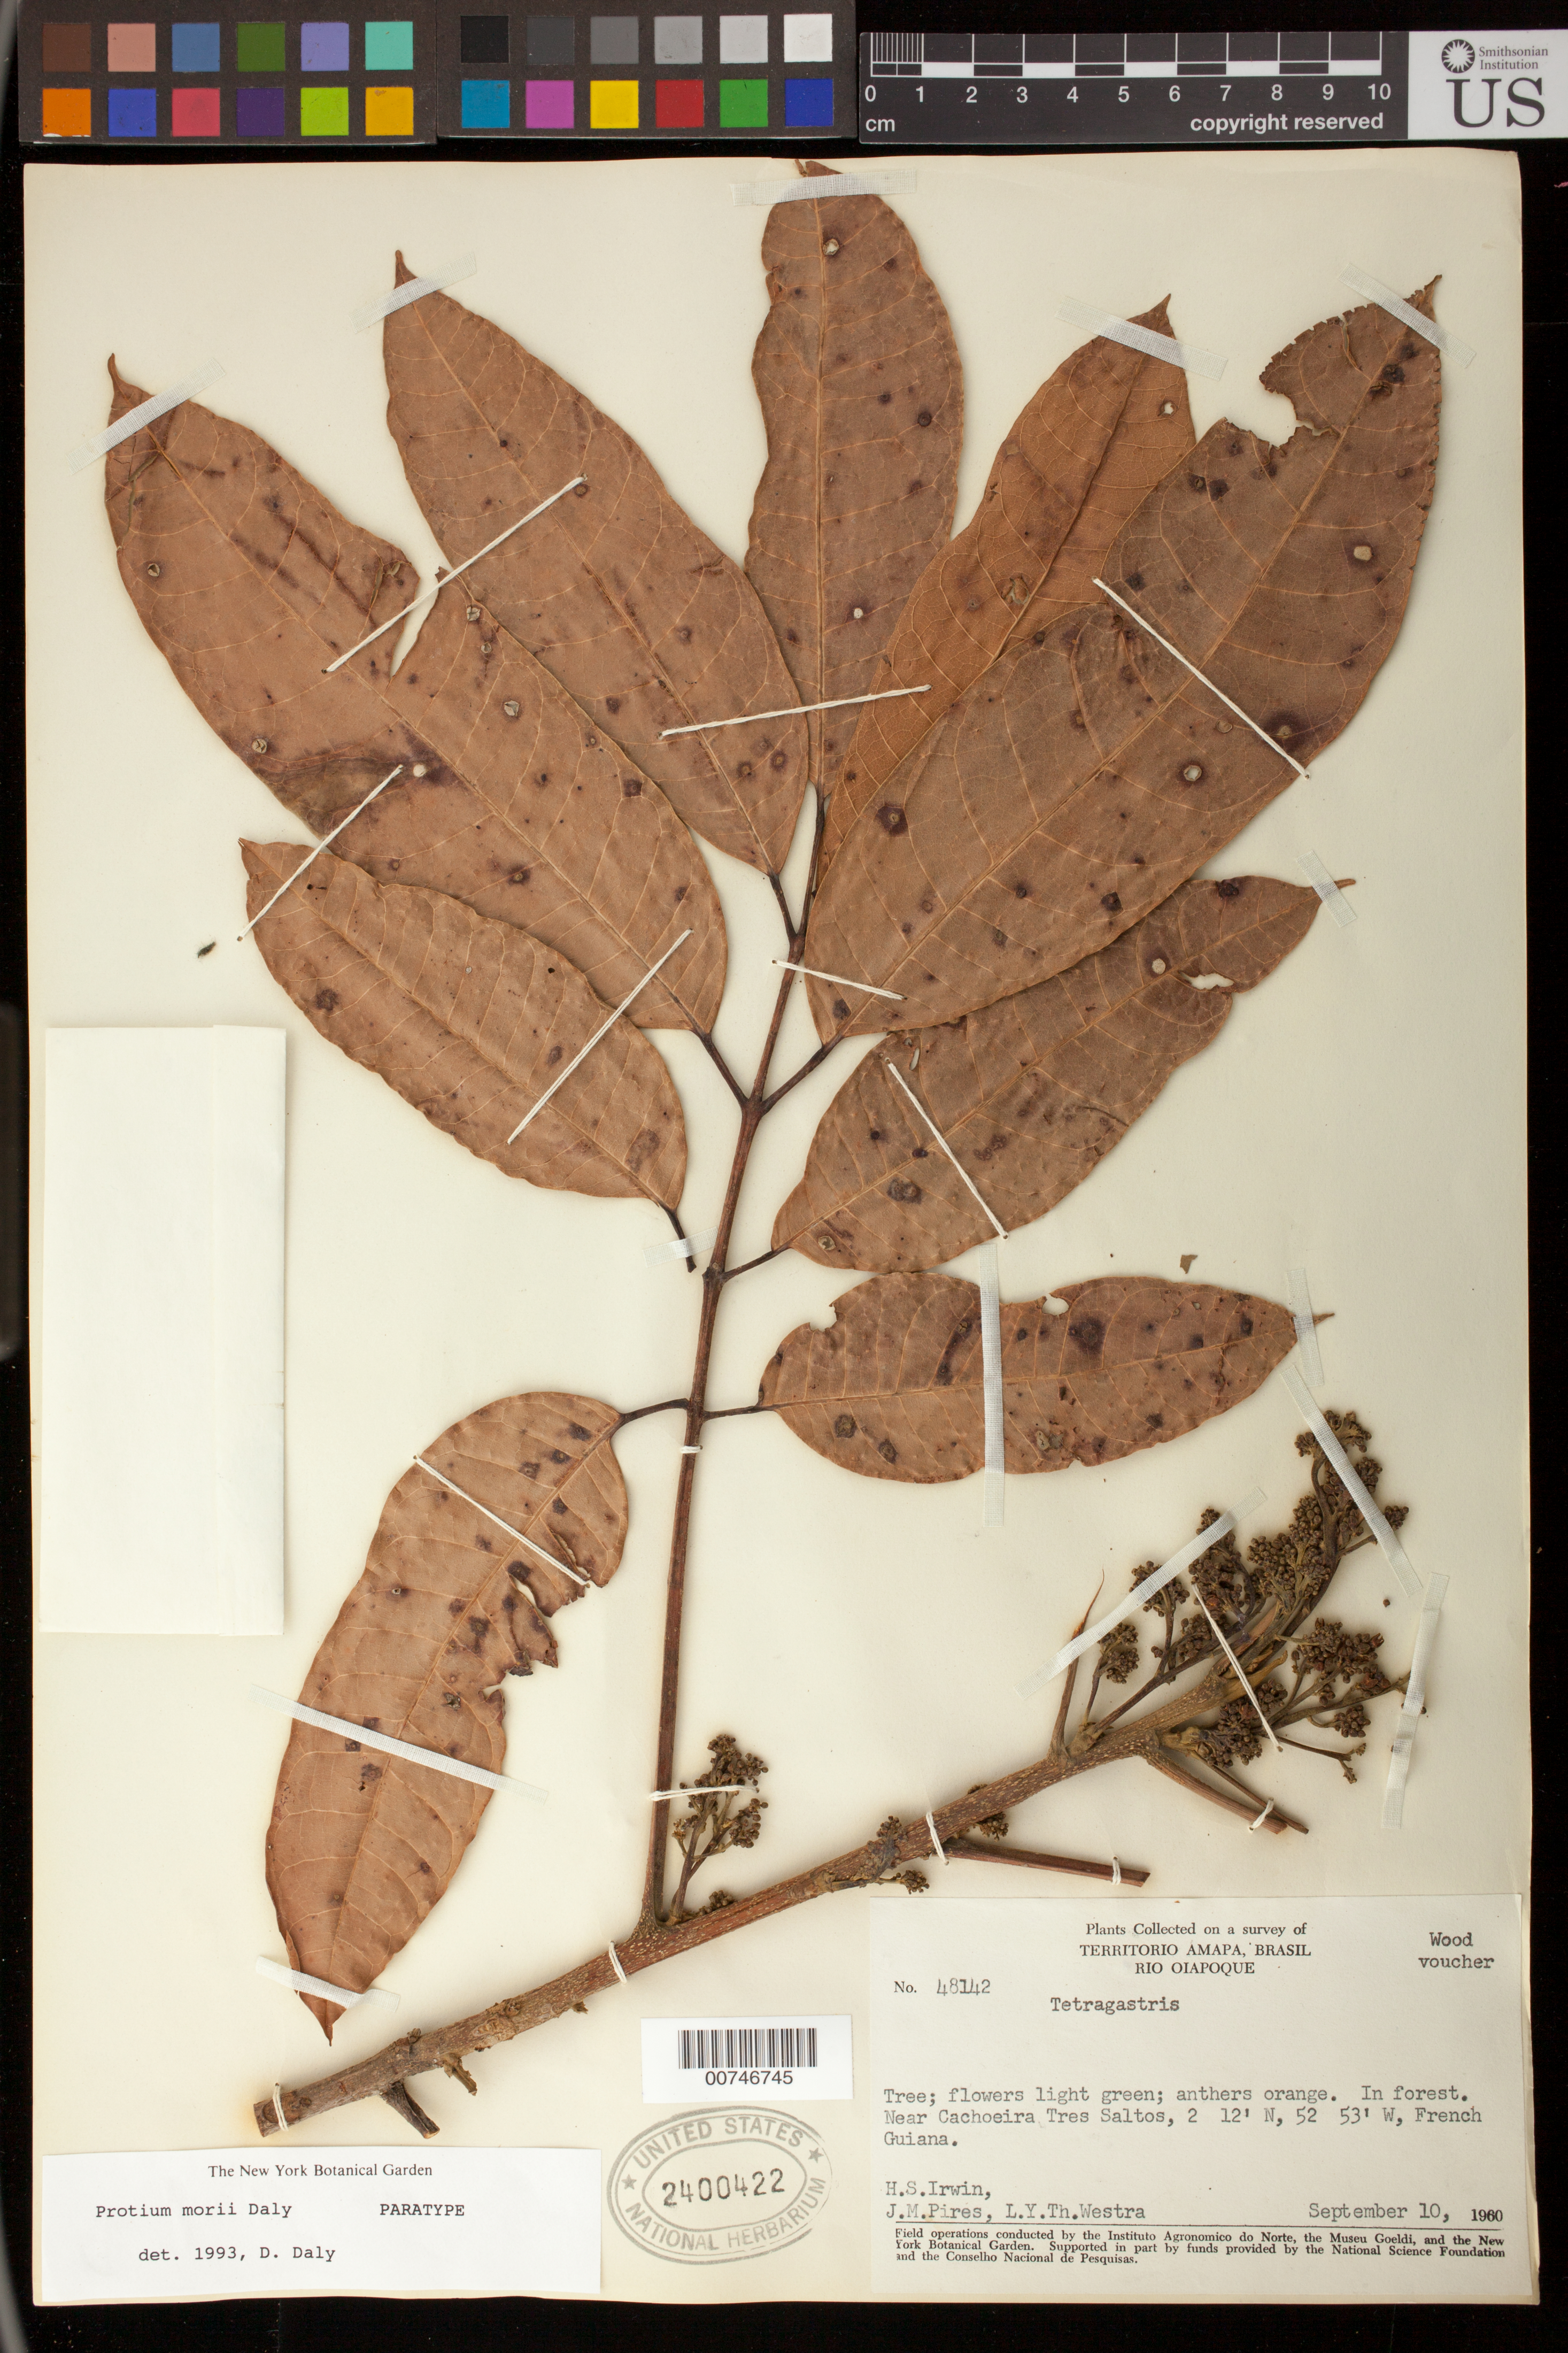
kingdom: Plantae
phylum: Tracheophyta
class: Magnoliopsida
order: Sapindales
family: Burseraceae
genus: Protium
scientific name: Protium morii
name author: Daly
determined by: Daly, D. C.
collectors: H. Irwin, M. J. Pires & L. Y. T. Westra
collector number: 48142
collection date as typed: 10-Sep-60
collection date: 1960-09-10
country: French Guiana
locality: Río Oiapoque, near Cachoeira Tres Saltos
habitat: Forest.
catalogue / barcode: US 2400422